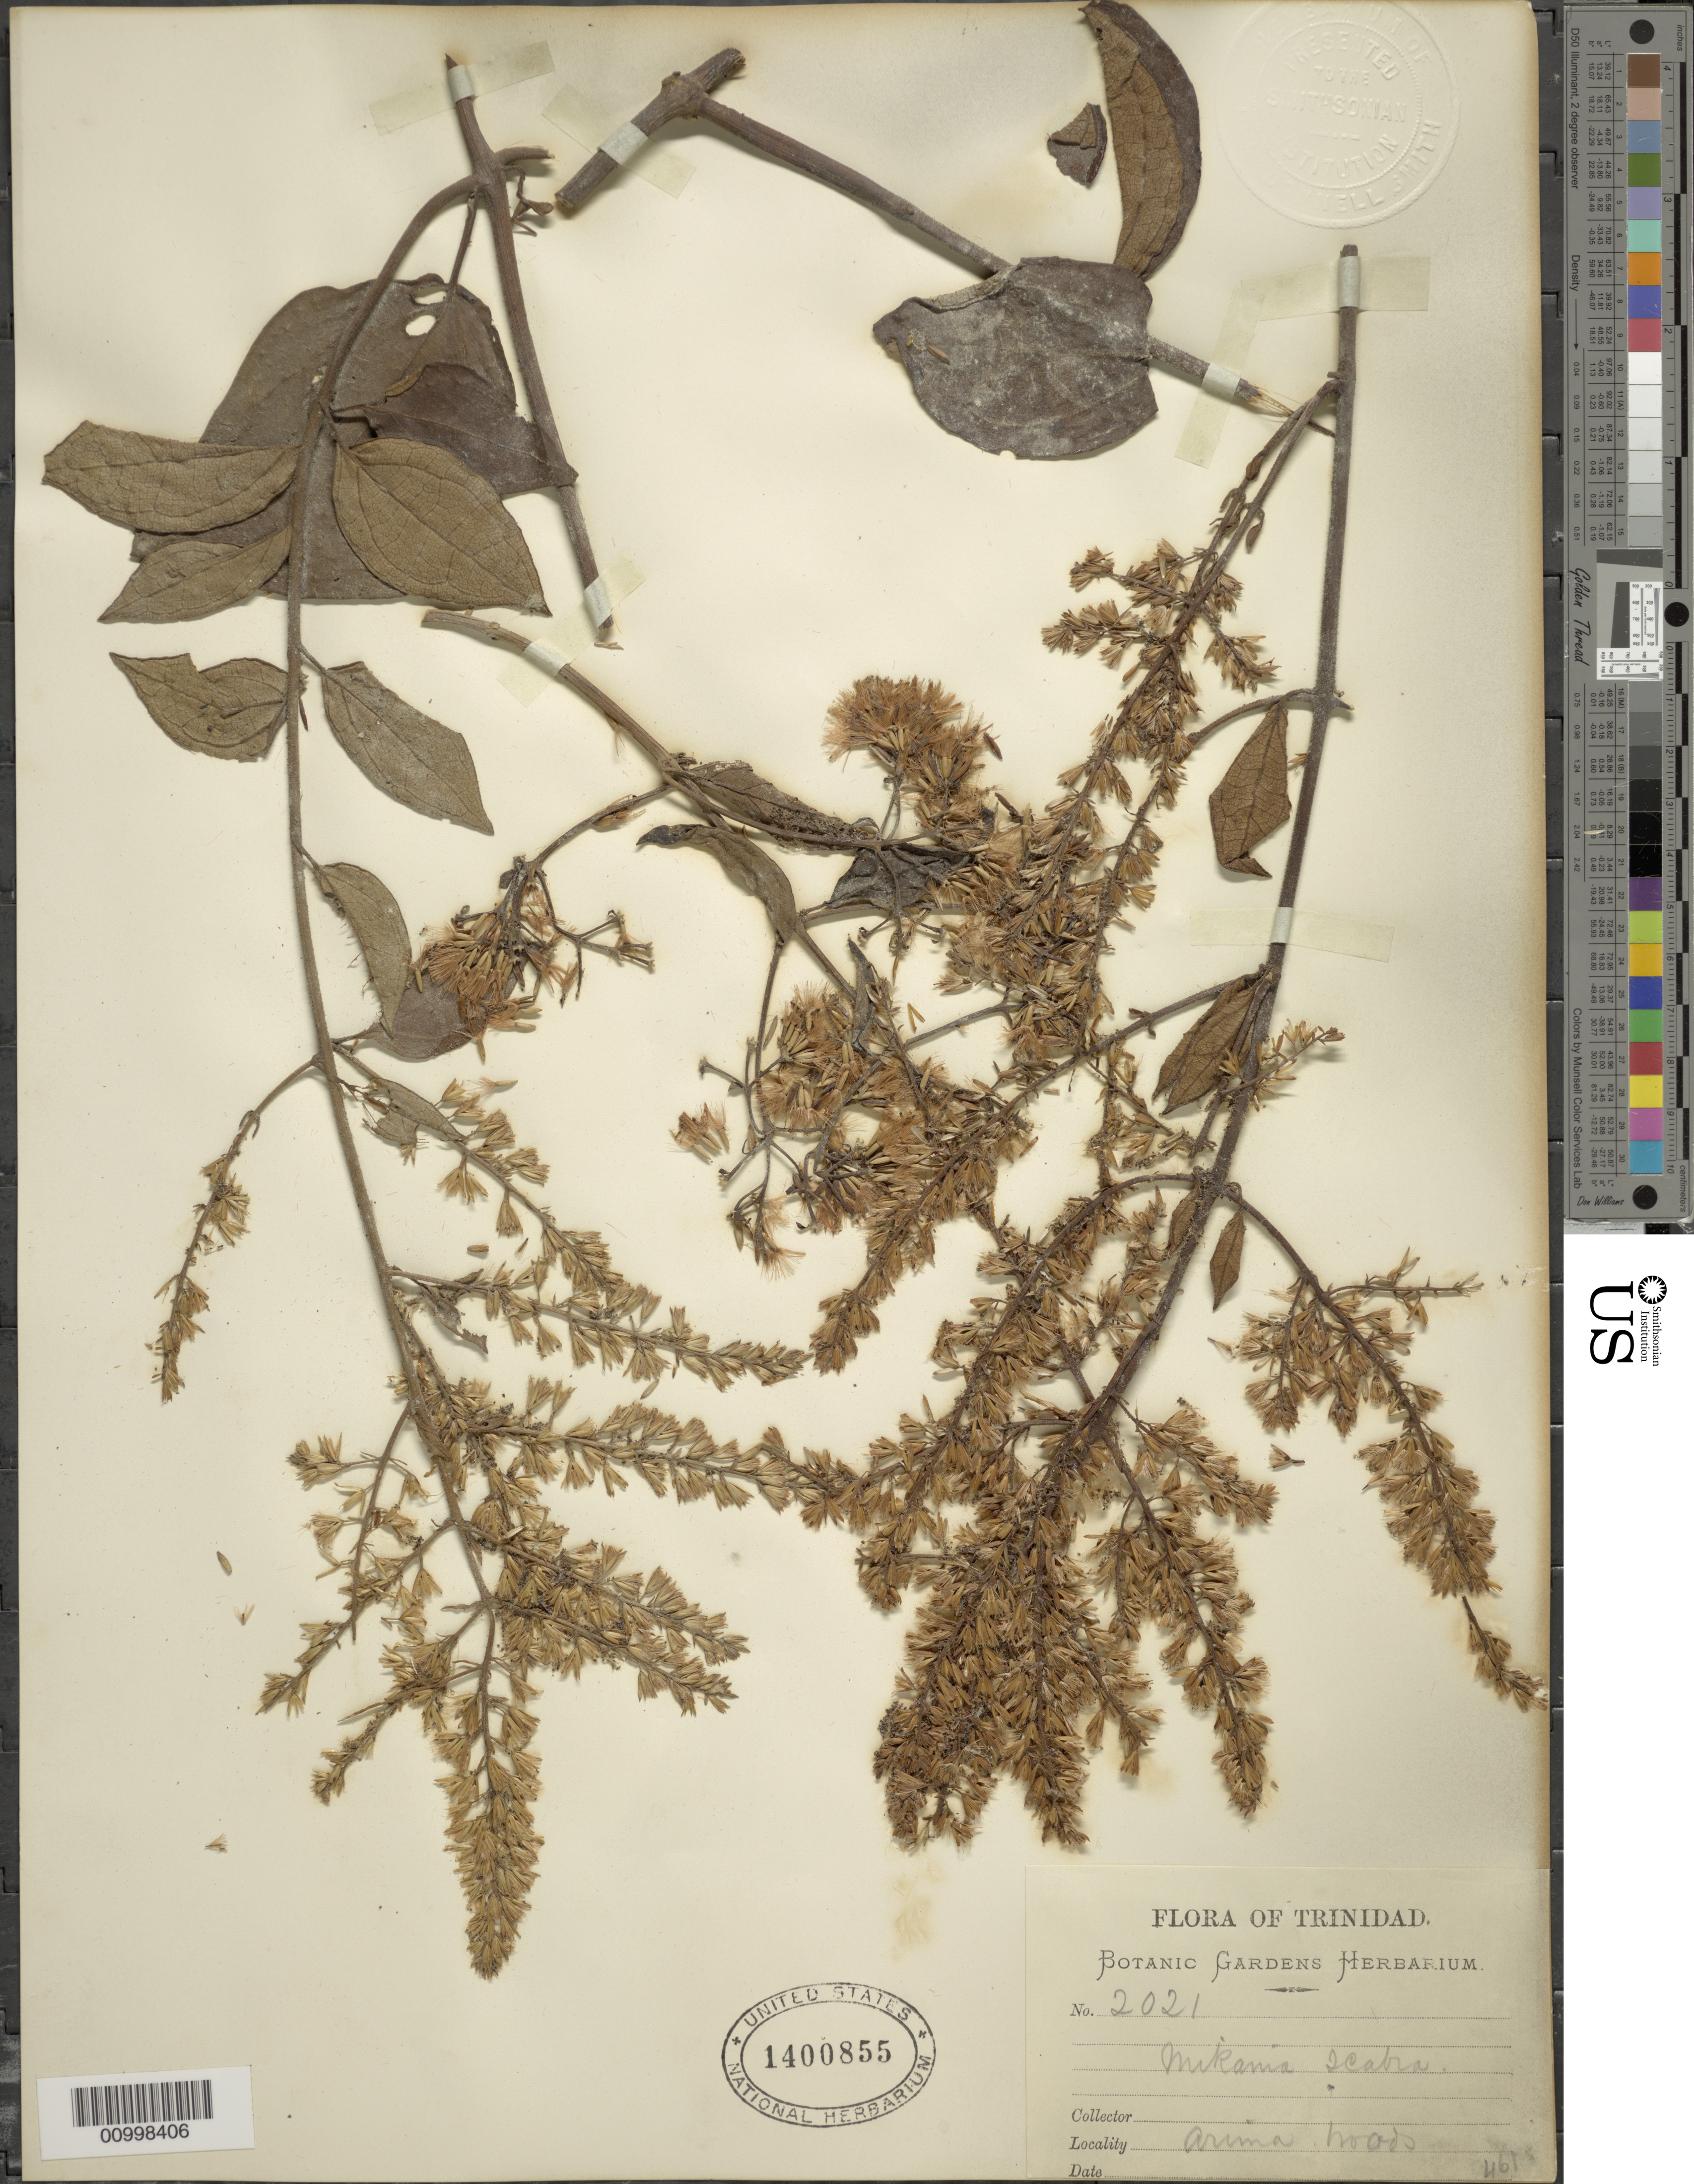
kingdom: Plantae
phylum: Tracheophyta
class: Magnoliopsida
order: Asterales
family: Asteraceae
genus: Mikania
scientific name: Mikania scabra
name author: DC.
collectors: Botanic Gardens Herbarium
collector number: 2021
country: Trinidad and Tobago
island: Trinidad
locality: Arima woods.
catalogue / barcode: US 1400855